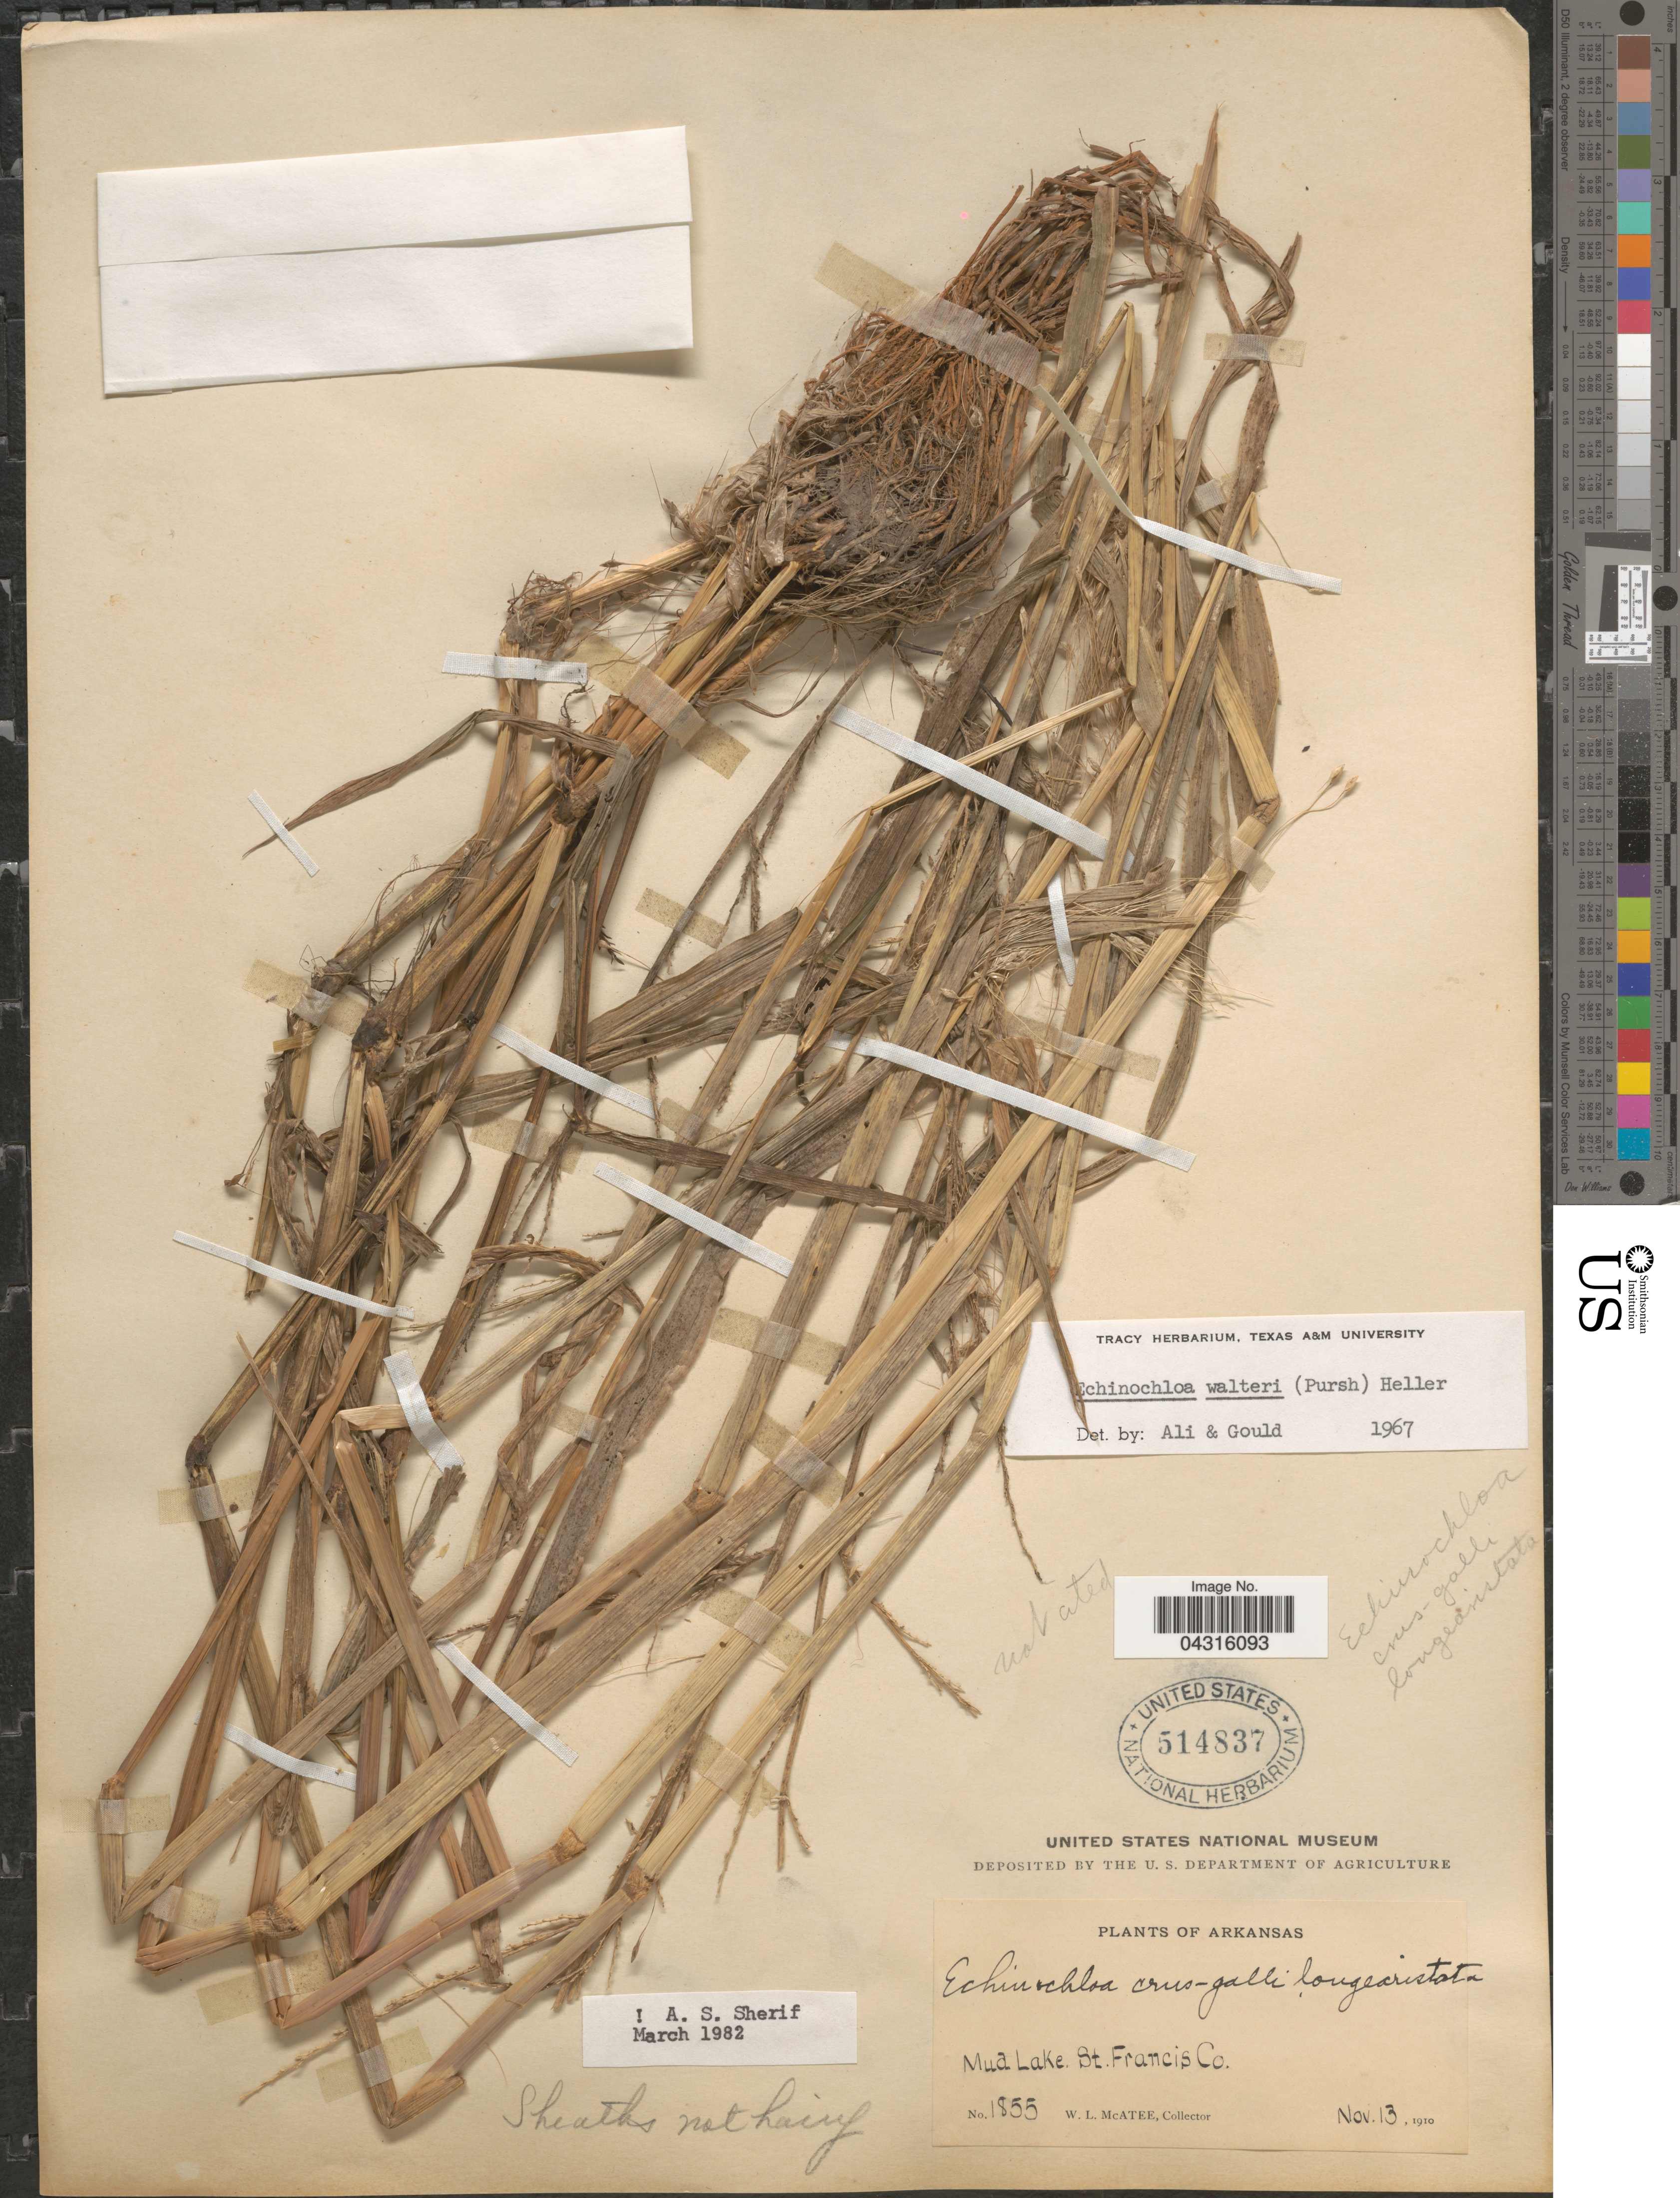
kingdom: Plantae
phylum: Tracheophyta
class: Liliopsida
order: Poales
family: Poaceae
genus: Echinochloa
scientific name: Echinochloa walteri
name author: (Pursh) A. Heller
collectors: W. McAtee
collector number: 1855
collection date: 1910-11-13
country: United States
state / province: Arkansas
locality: Mua Lake. St. Francis Co.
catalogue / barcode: US 514837